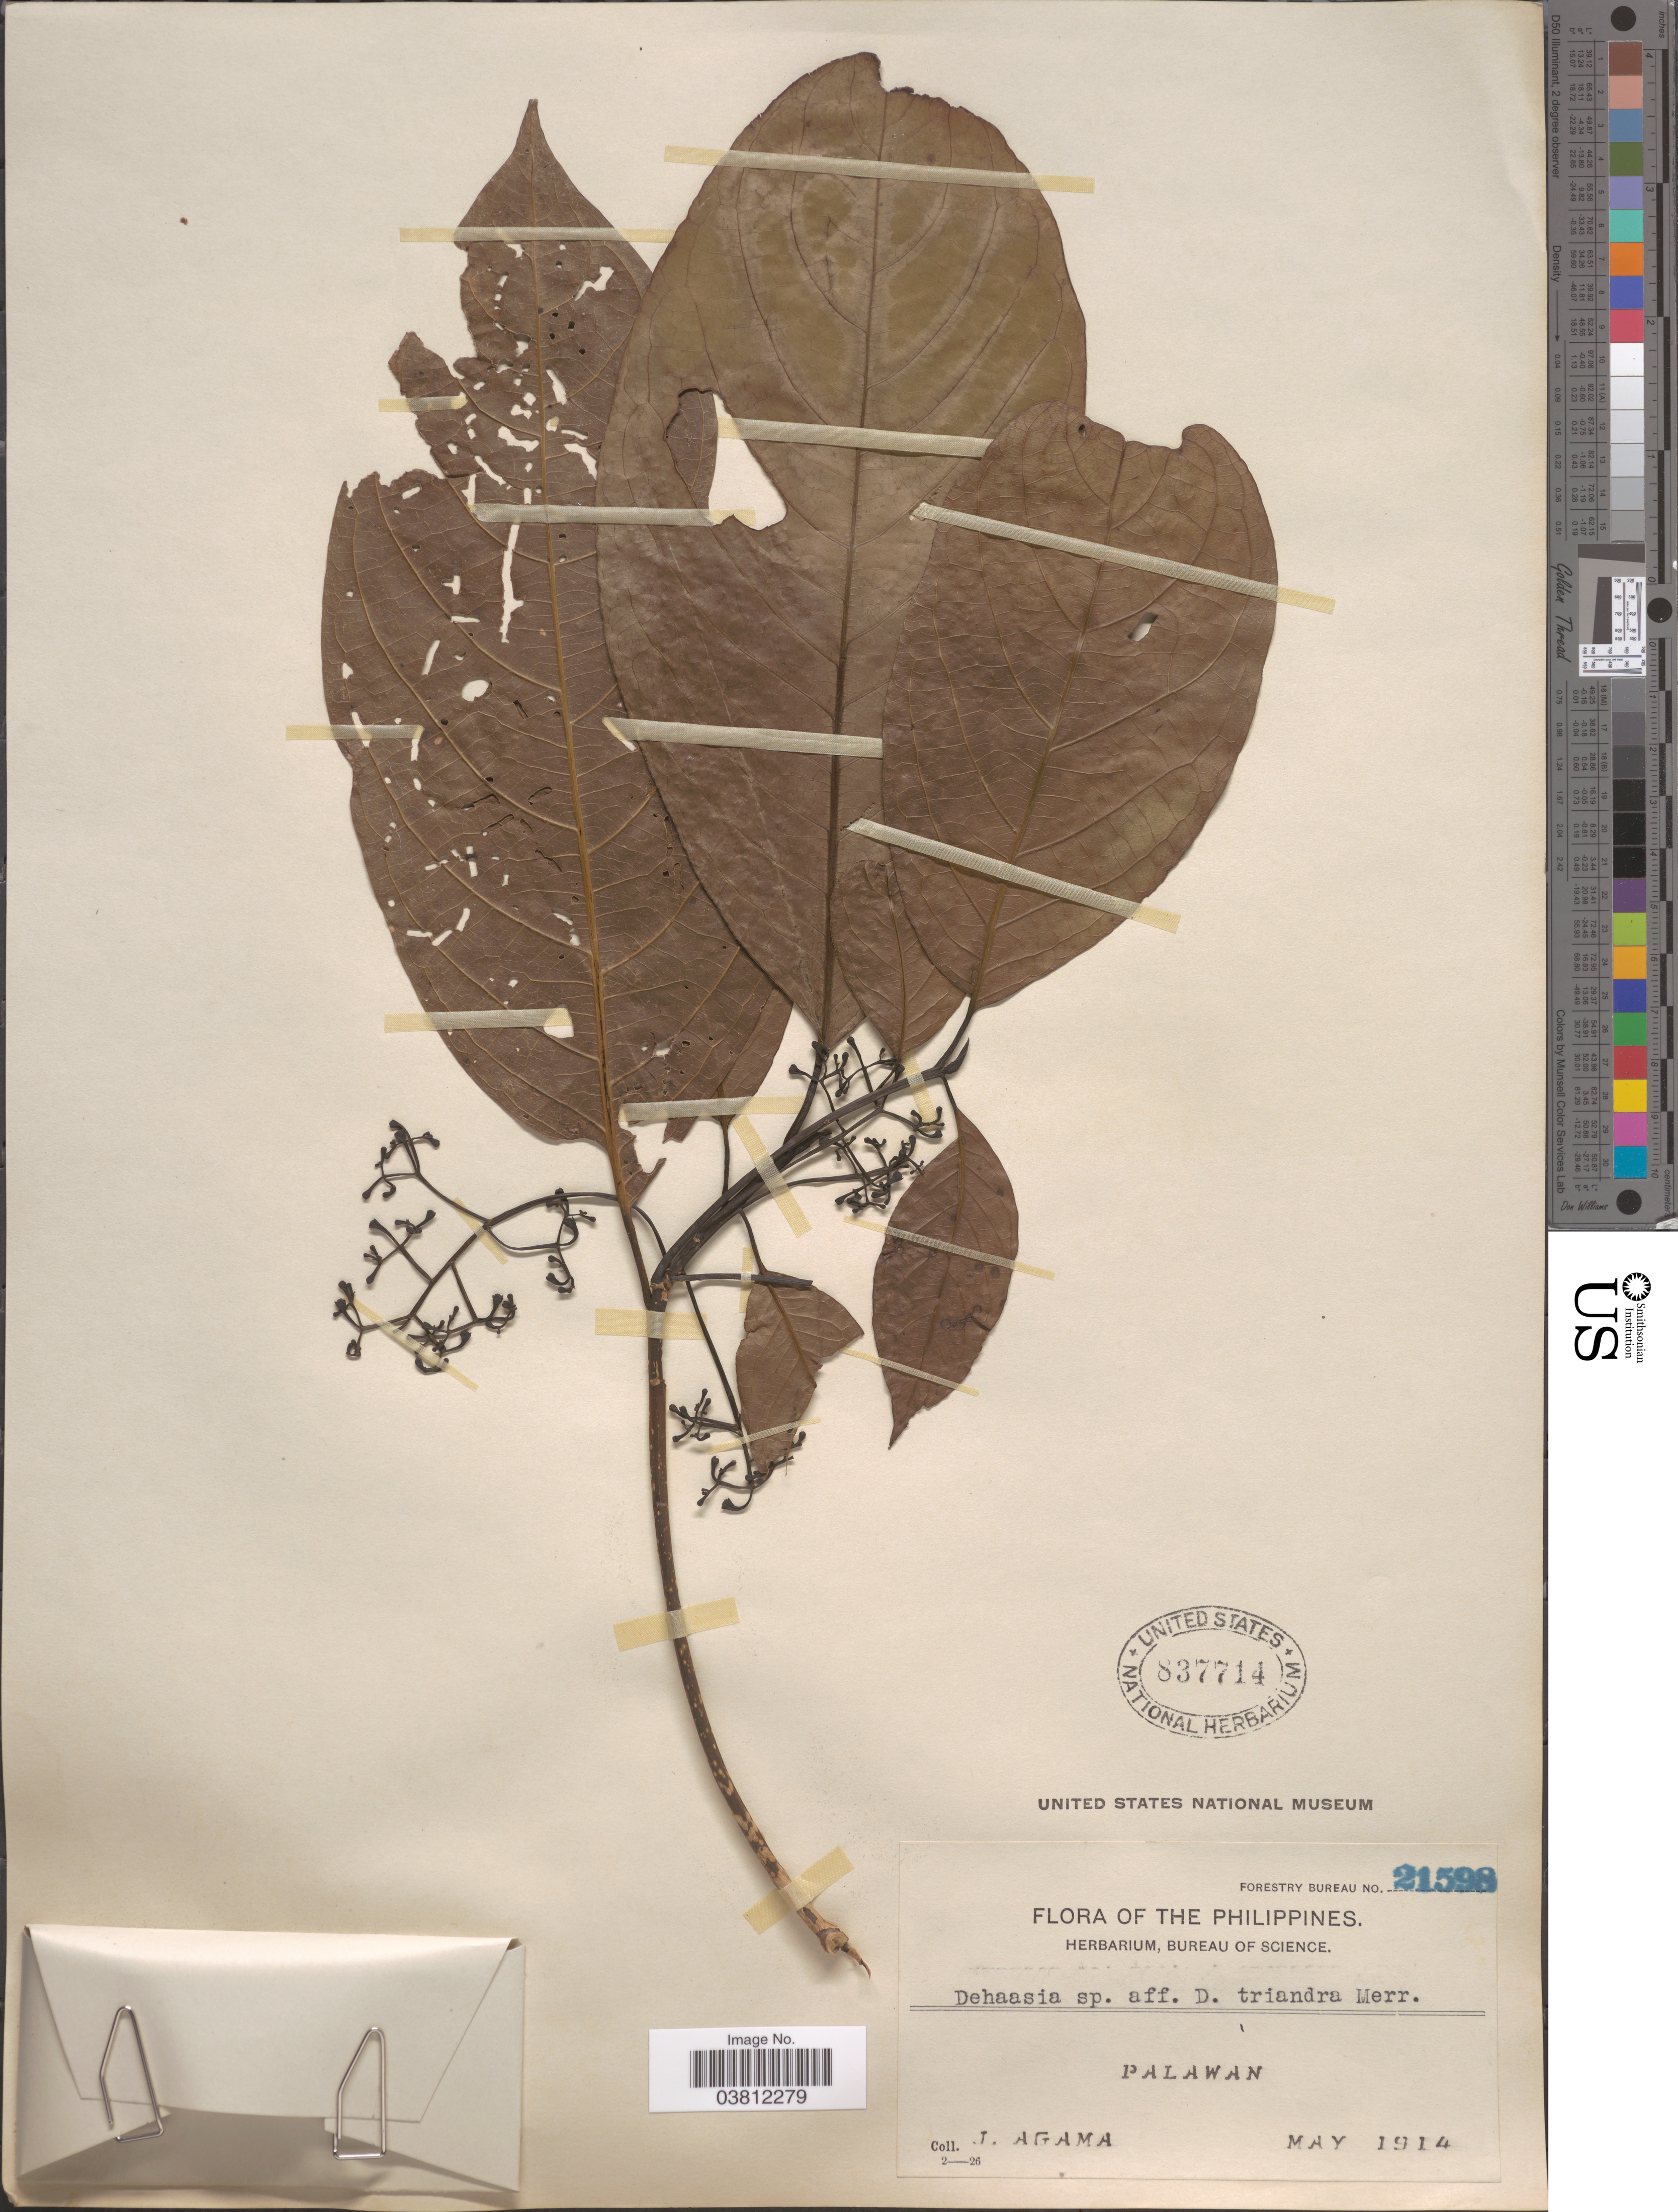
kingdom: Plantae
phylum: Tracheophyta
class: Magnoliopsida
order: Laurales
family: Lauraceae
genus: Dehaasia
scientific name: Dehaasia triandra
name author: Merr.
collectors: J. Agama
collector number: Forestry Bureau 21598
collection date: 1914-05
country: Philippines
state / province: Mimaropa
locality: Palawan.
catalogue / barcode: US 837714